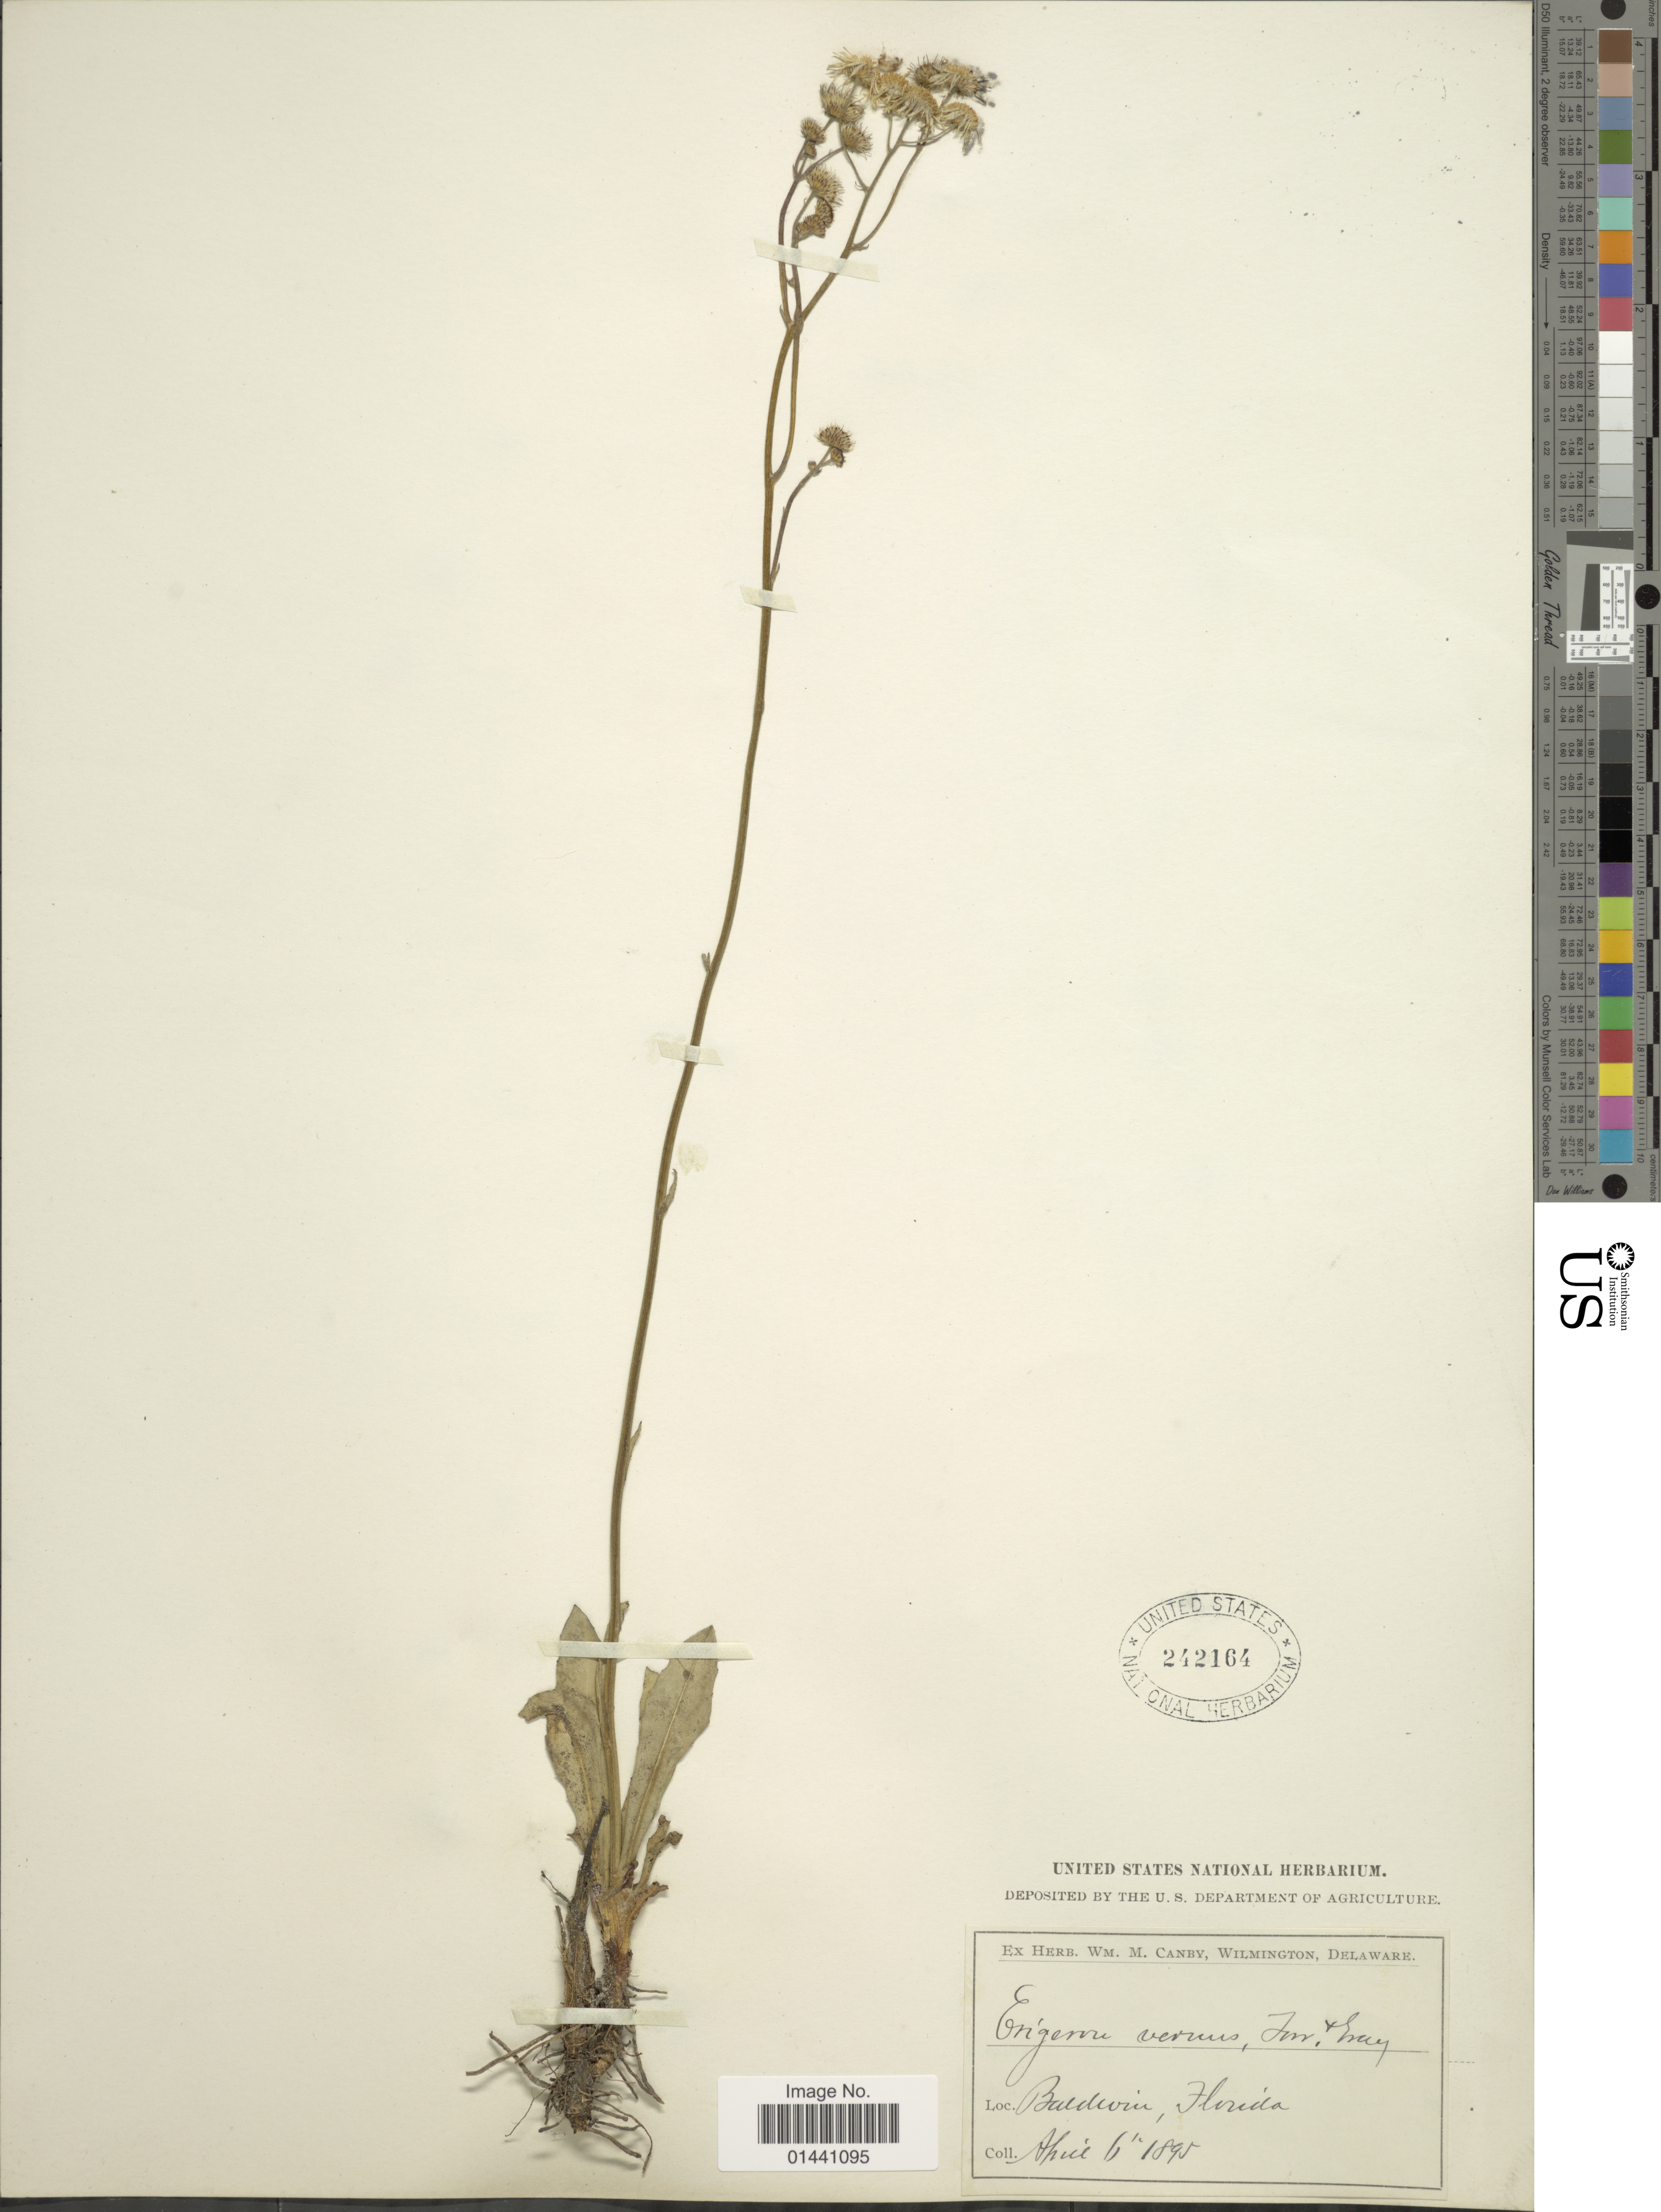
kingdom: Plantae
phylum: Tracheophyta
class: Magnoliopsida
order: Asterales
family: Asteraceae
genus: Erigeron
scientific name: Erigeron vernus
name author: (L.) Torr. & A. Gray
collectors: ex herb. W.M. Canby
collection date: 1895-04-06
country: United States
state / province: Florida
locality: Baldwin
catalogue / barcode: US 242164